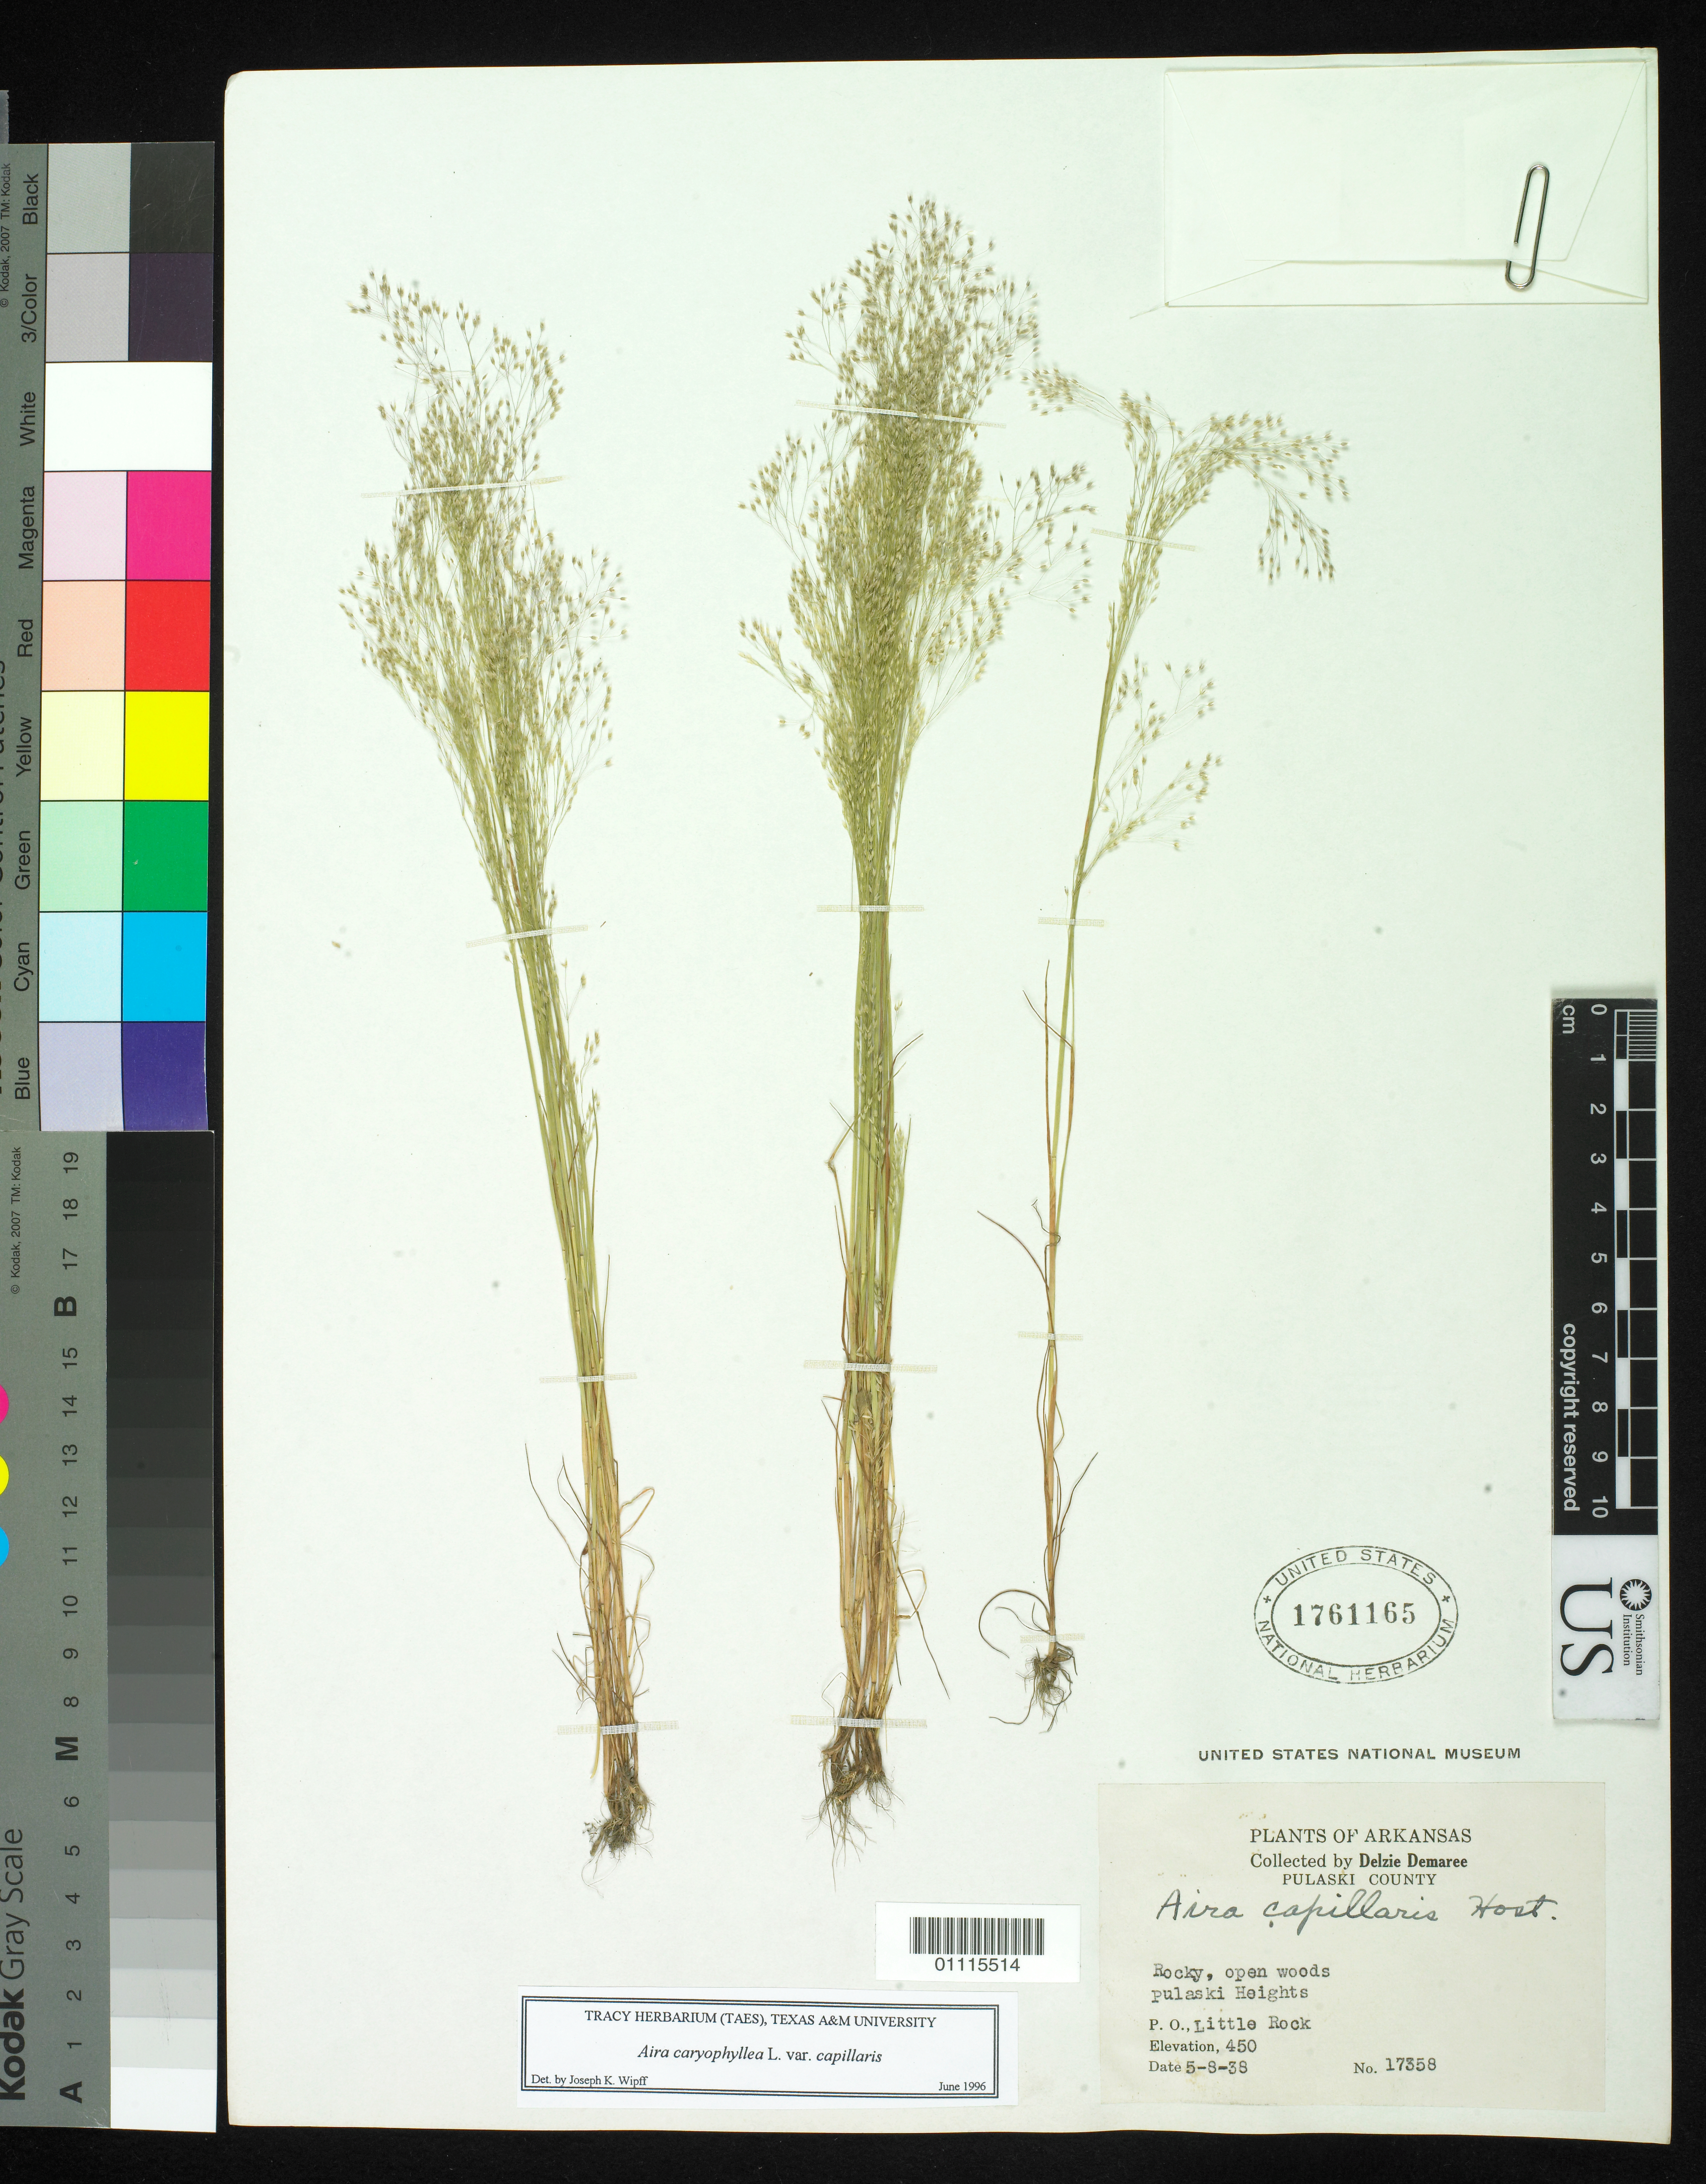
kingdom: Plantae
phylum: Tracheophyta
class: Liliopsida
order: Poales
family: Poaceae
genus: Aira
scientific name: Aira elegantissima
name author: Schur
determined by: Poaceae Reorganization Project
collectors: D. Demaree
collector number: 17358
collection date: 1938-05-08 or 1938-08-05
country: United States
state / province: Arkansas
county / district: Pulaski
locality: Pulaski Heights, Little Rock.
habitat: Rocky, open woods.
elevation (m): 137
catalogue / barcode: US 1761165